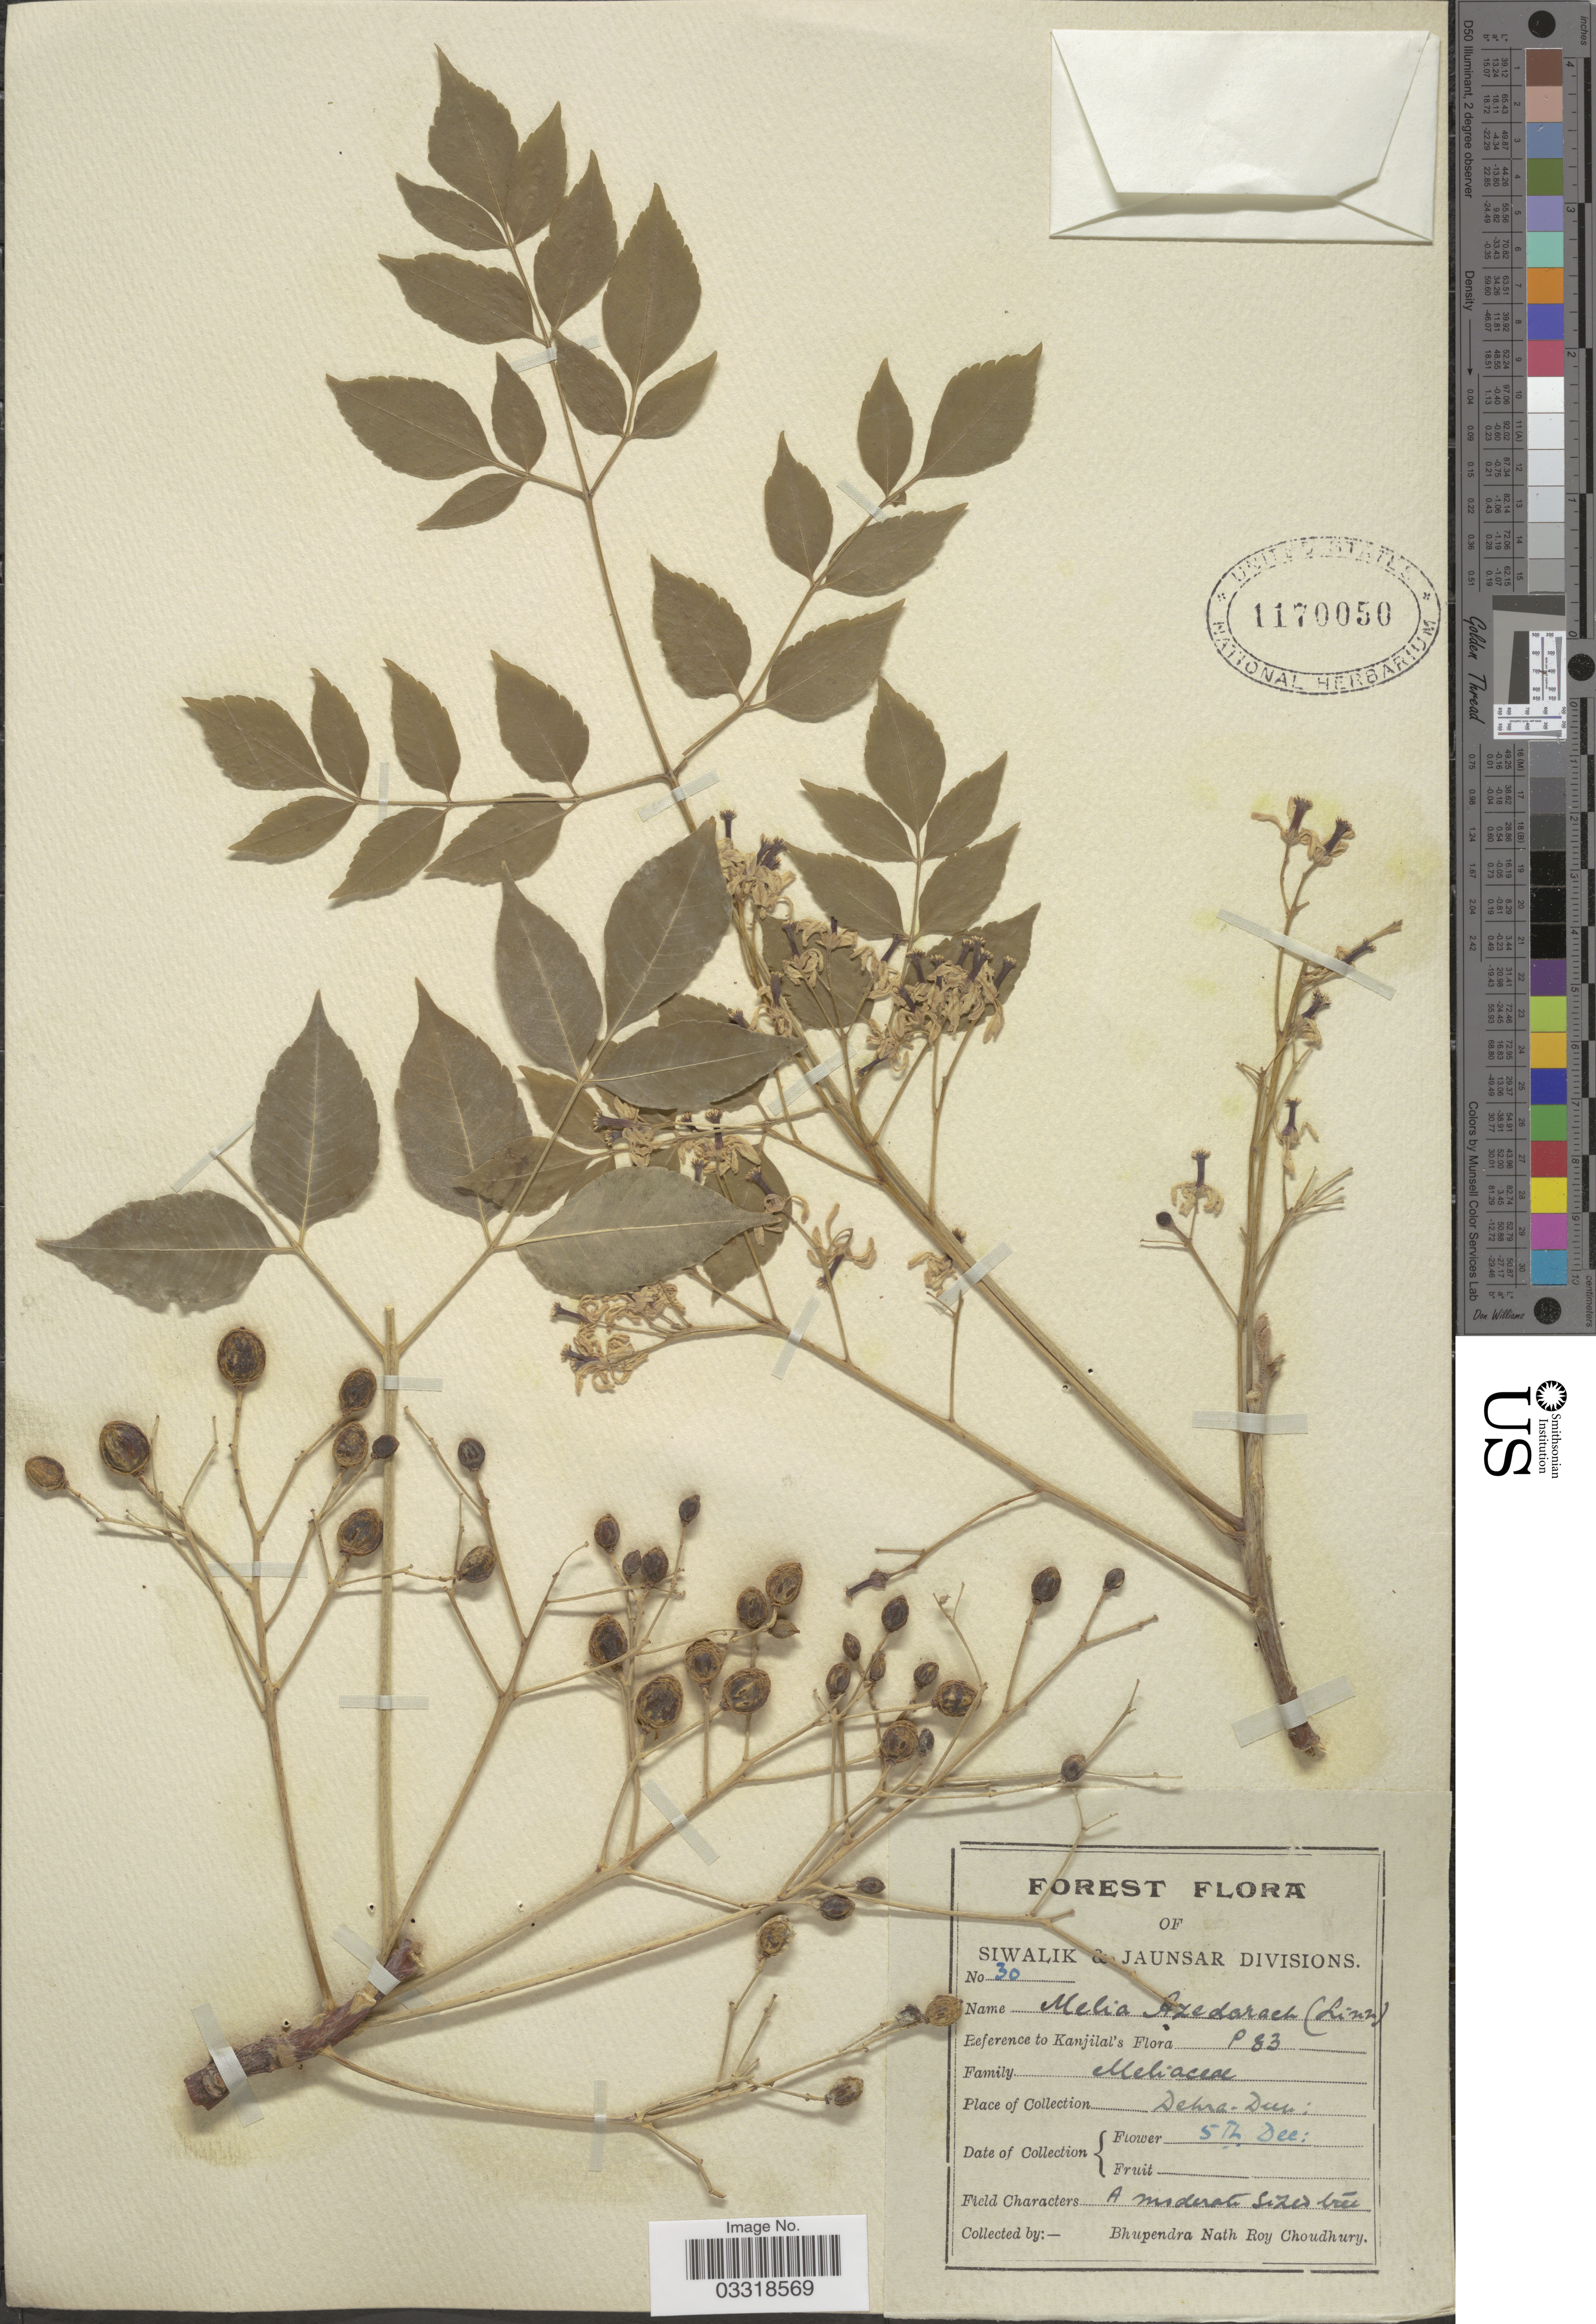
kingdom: Plantae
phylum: Tracheophyta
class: Magnoliopsida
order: Sapindales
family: Meliaceae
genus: Melia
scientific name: Melia azedarach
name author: L.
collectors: B. Choudhury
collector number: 30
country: India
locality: Dehra-Dun.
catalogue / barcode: US 1170050